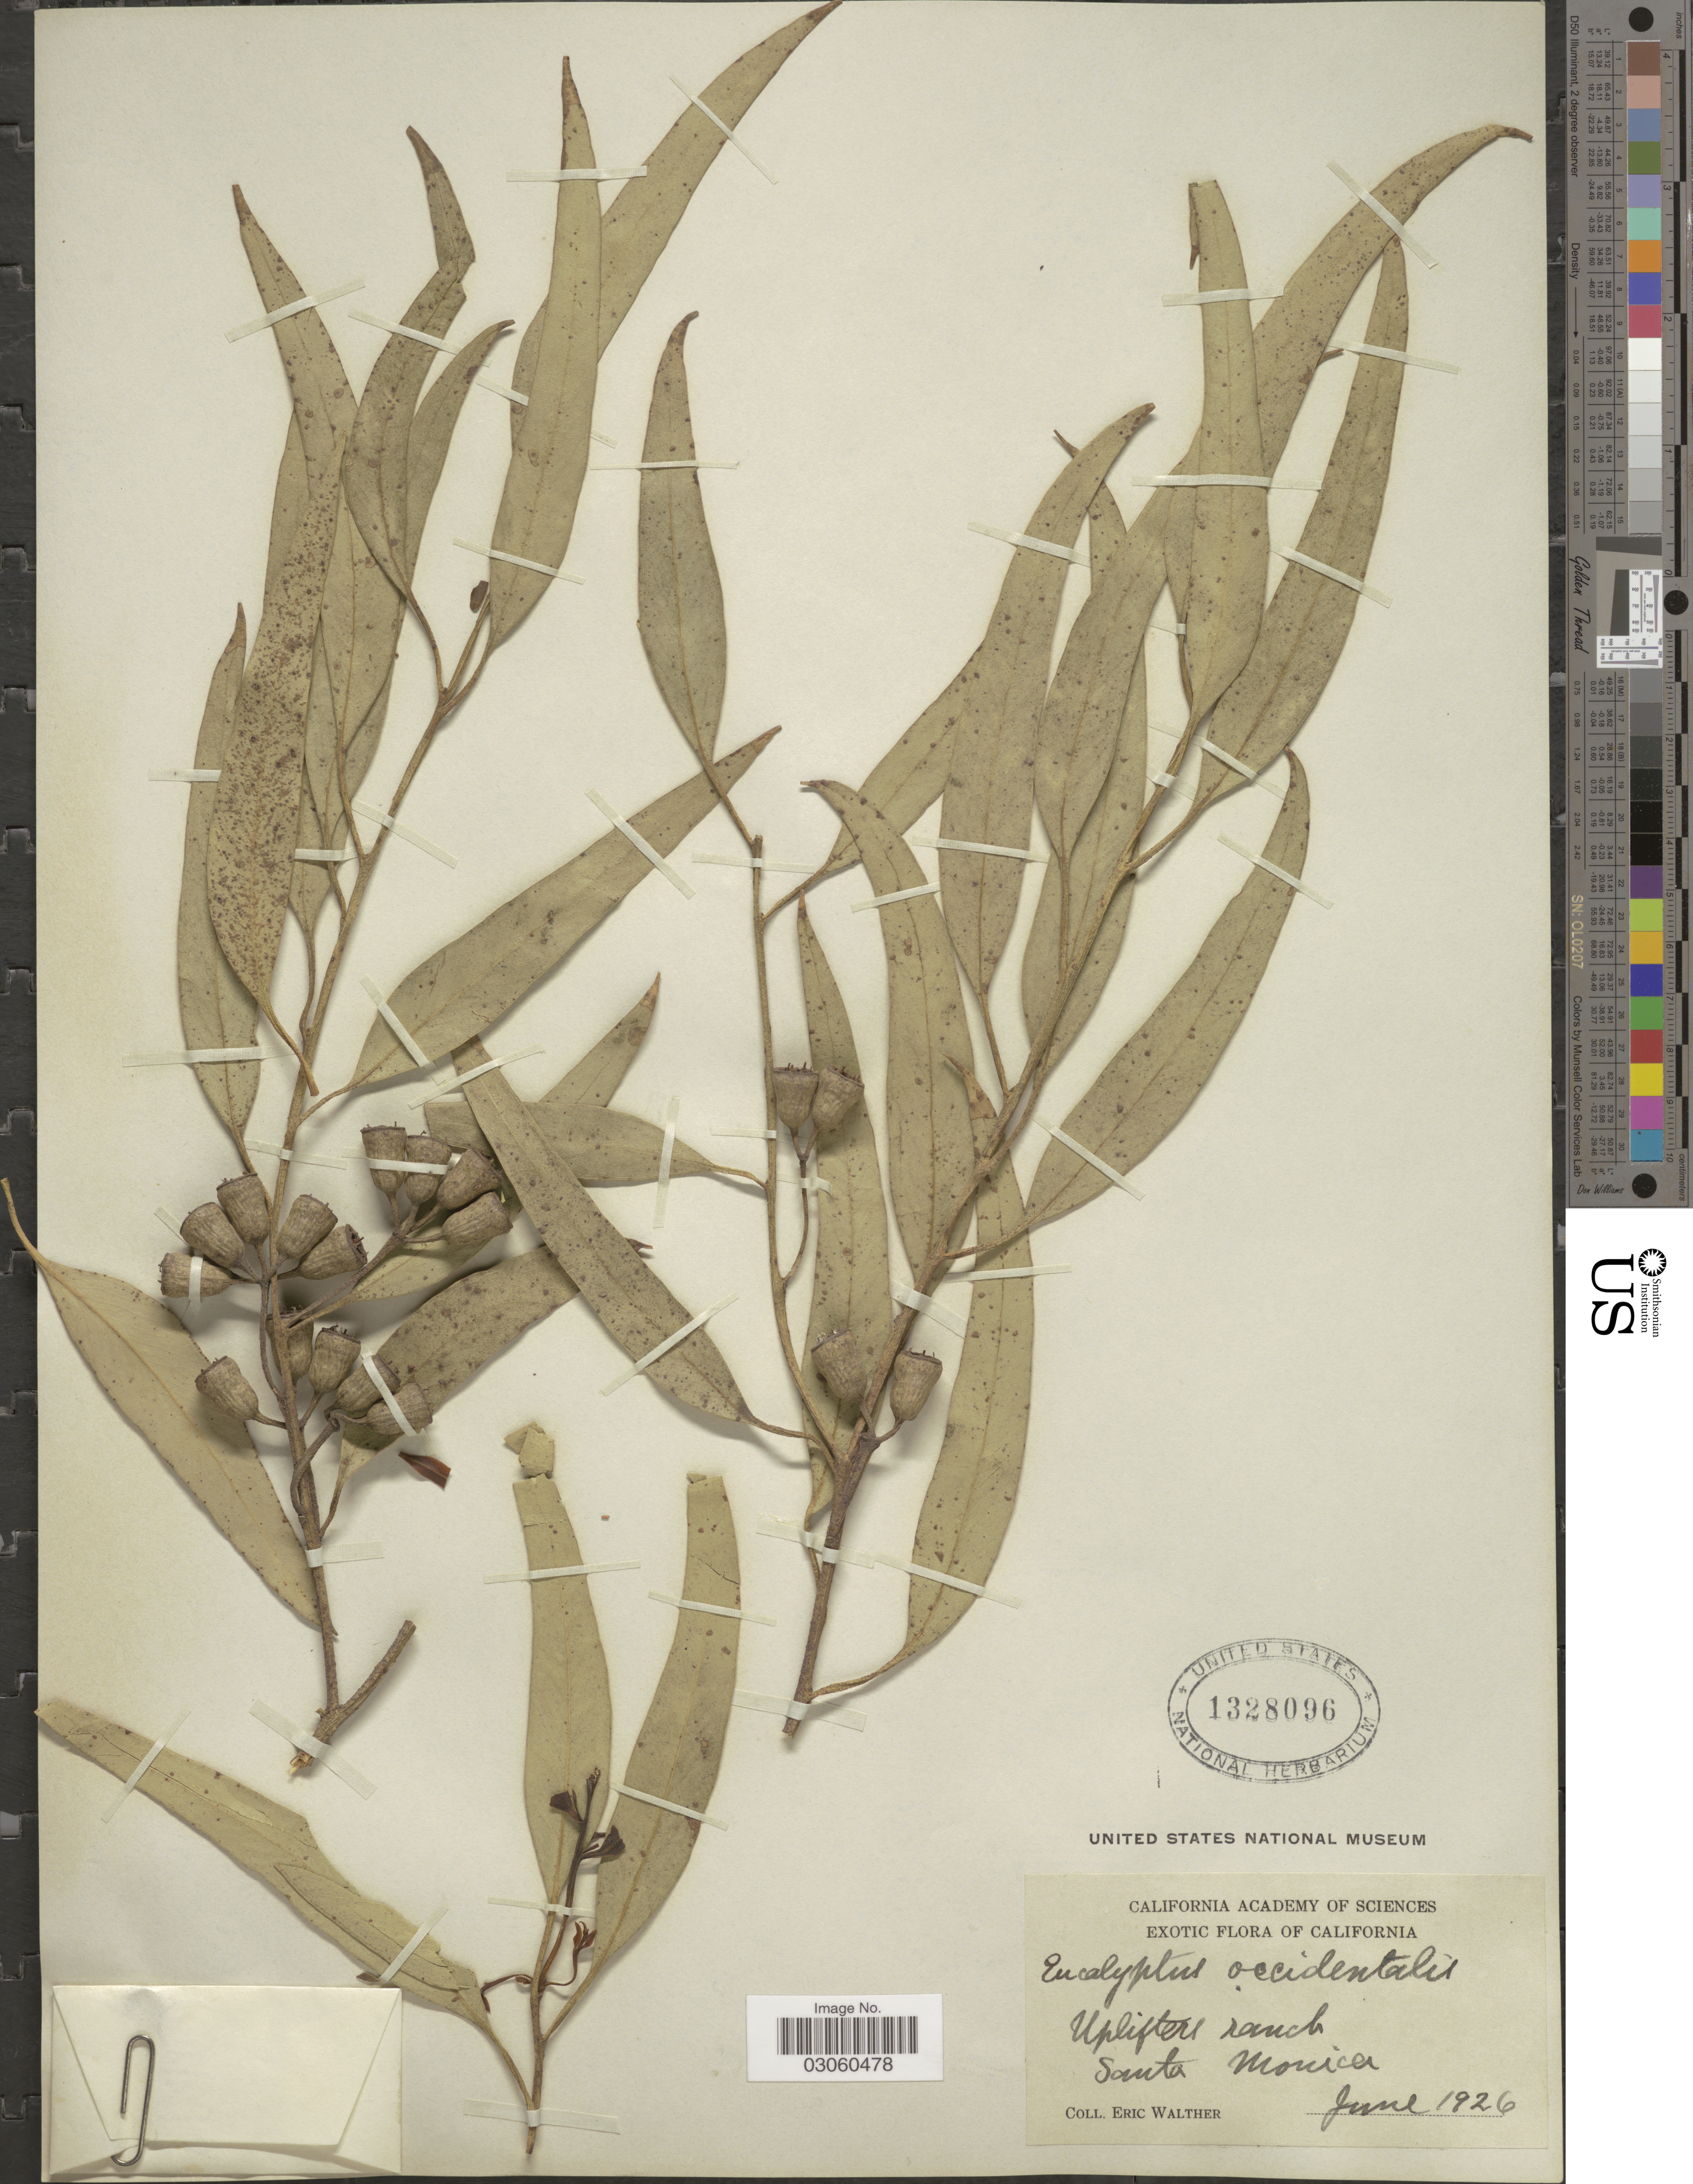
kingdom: Plantae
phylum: Tracheophyta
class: Magnoliopsida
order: Myrtales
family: Myrtaceae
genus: Eucalyptus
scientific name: Eucalyptus occidentalis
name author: Endl.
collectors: E. Walther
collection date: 1926-06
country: United States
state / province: California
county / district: Los Angeles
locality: Uplifters ranch. Santa Monica.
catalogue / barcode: US 1328096